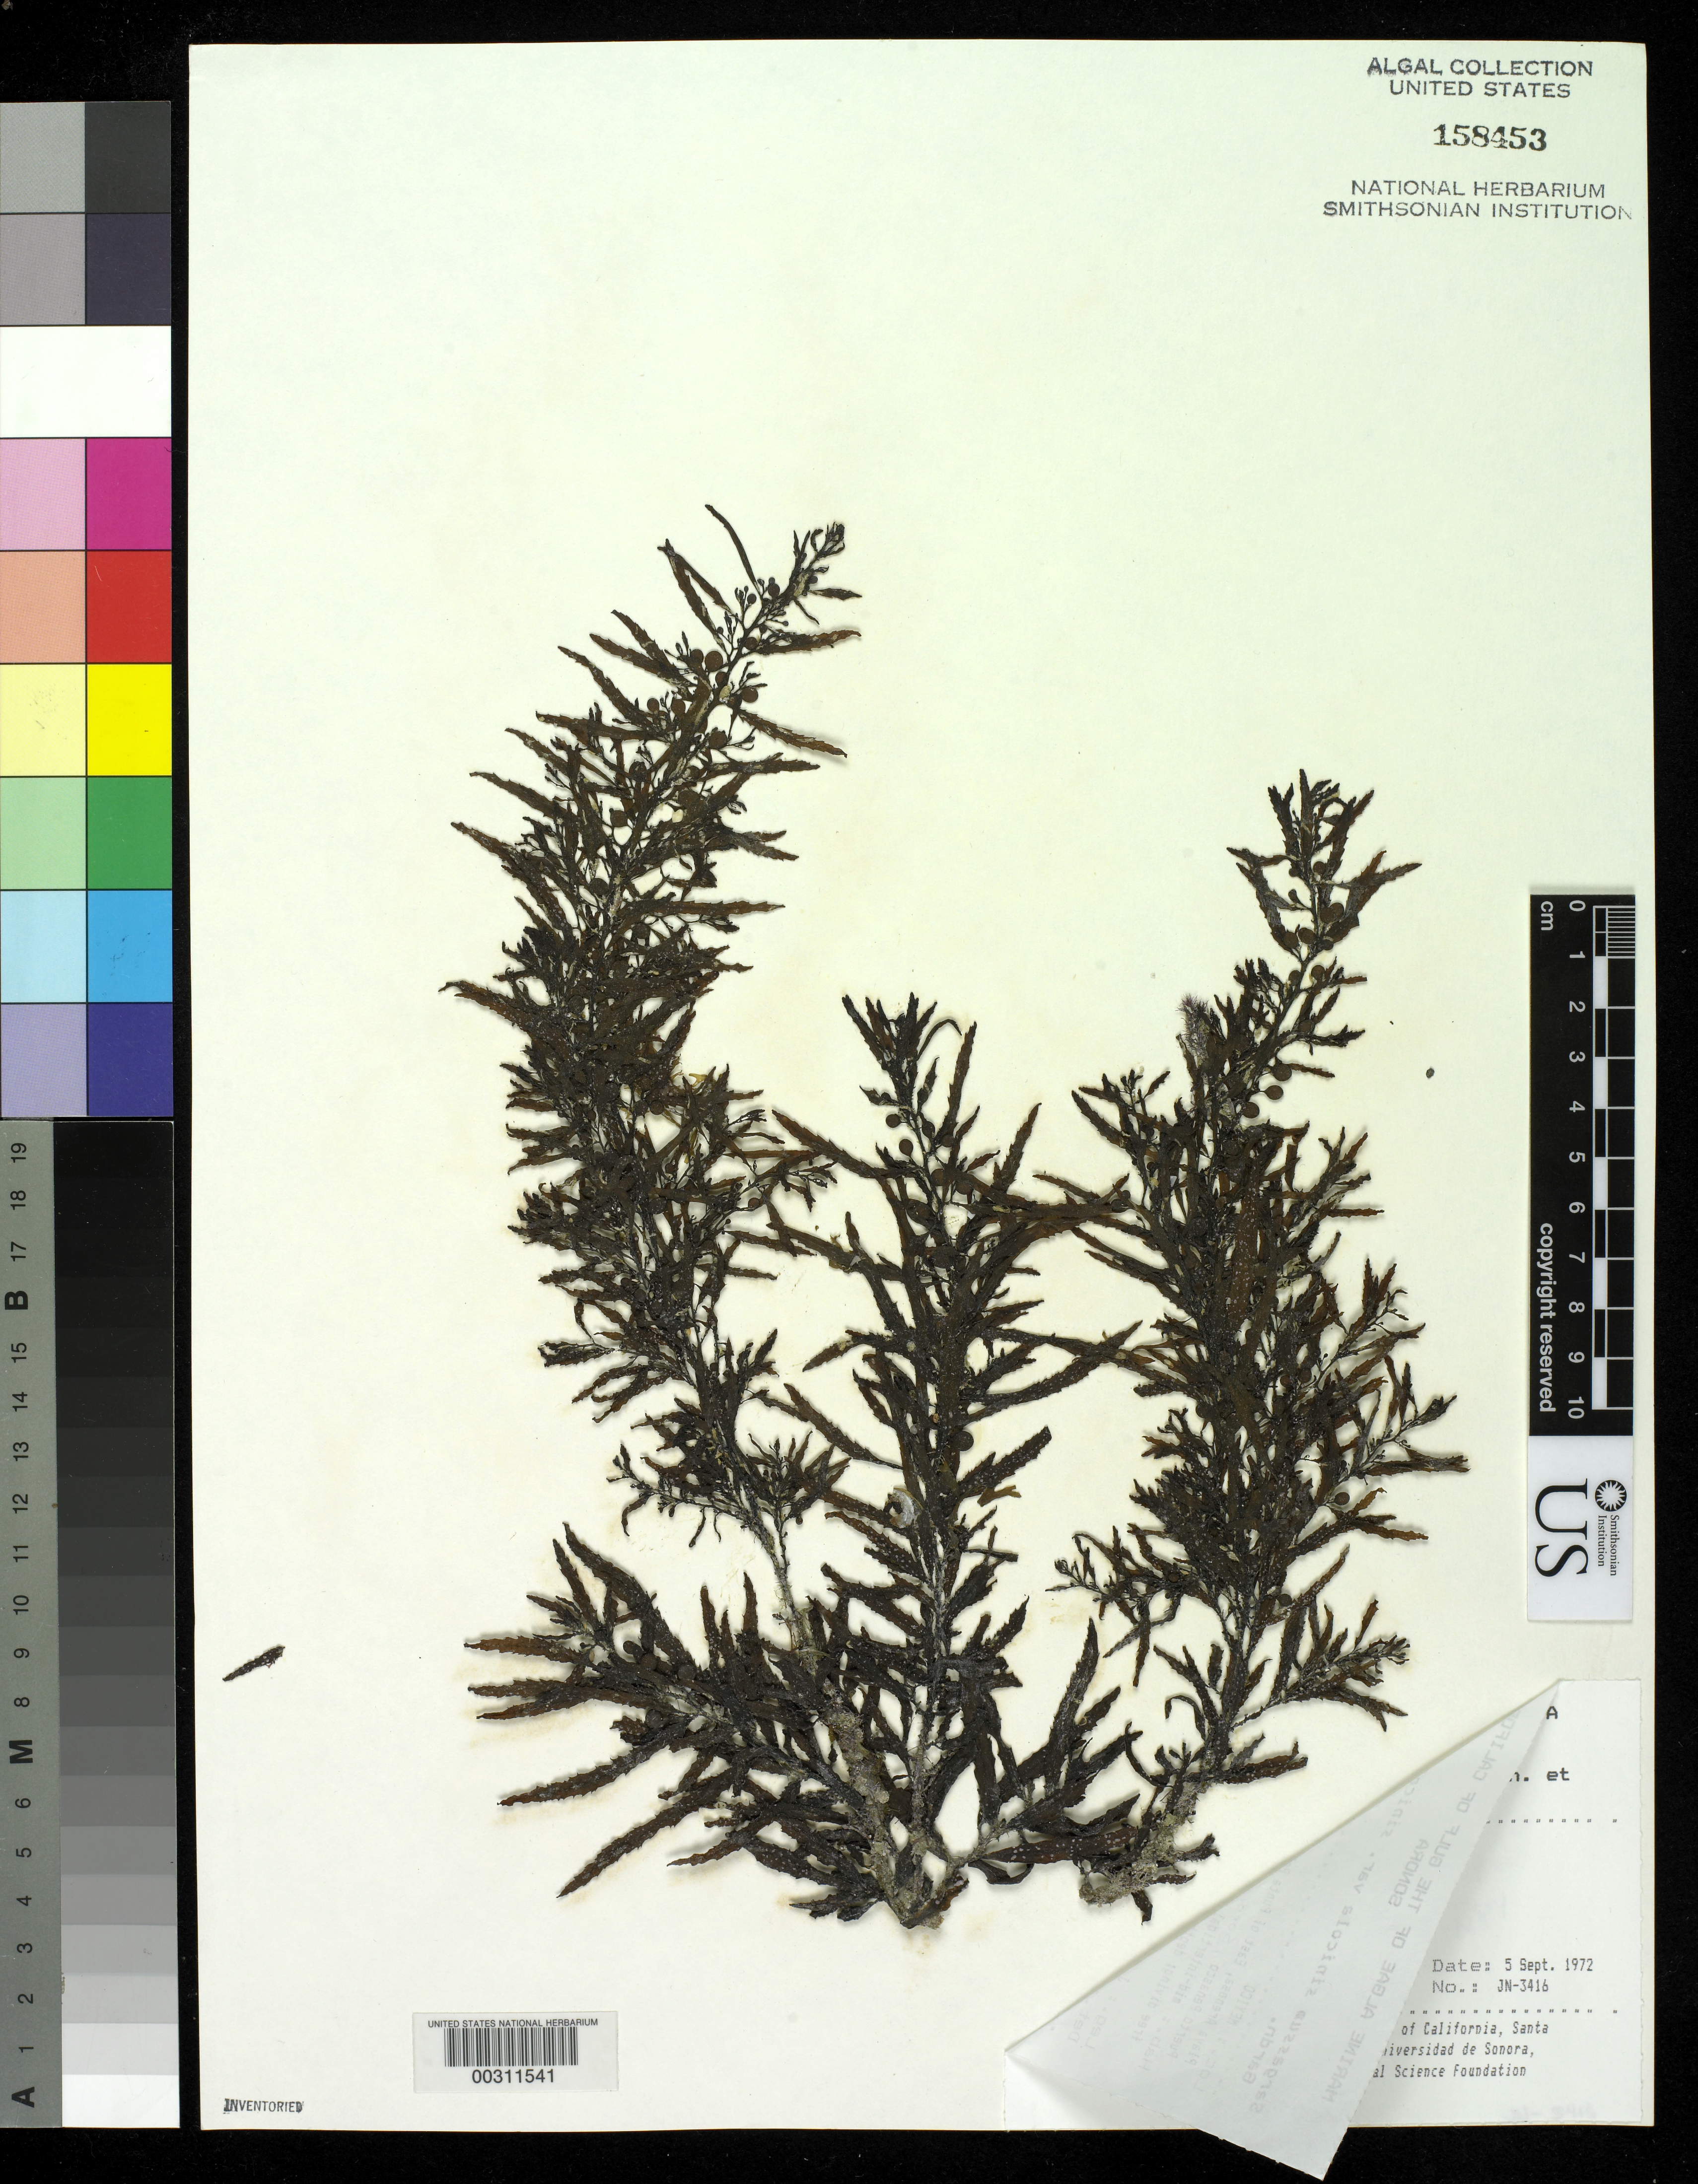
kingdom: Chromista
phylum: Ochrophyta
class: Phaeophyceae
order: Fucales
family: Sargassaceae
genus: Sargassum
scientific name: Sargassum sinicola var. camouii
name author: (E.Y. Dawson) J.N. Norris & Yensen in McCourt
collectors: J. N. Norris & K. E. Bucher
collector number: JN-3416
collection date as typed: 05 Sep 1972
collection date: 1972-09-05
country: Mexico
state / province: Sonora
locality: Playa Arenosa, Puerto Penasco, east of Punta Pelicano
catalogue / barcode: US 158453